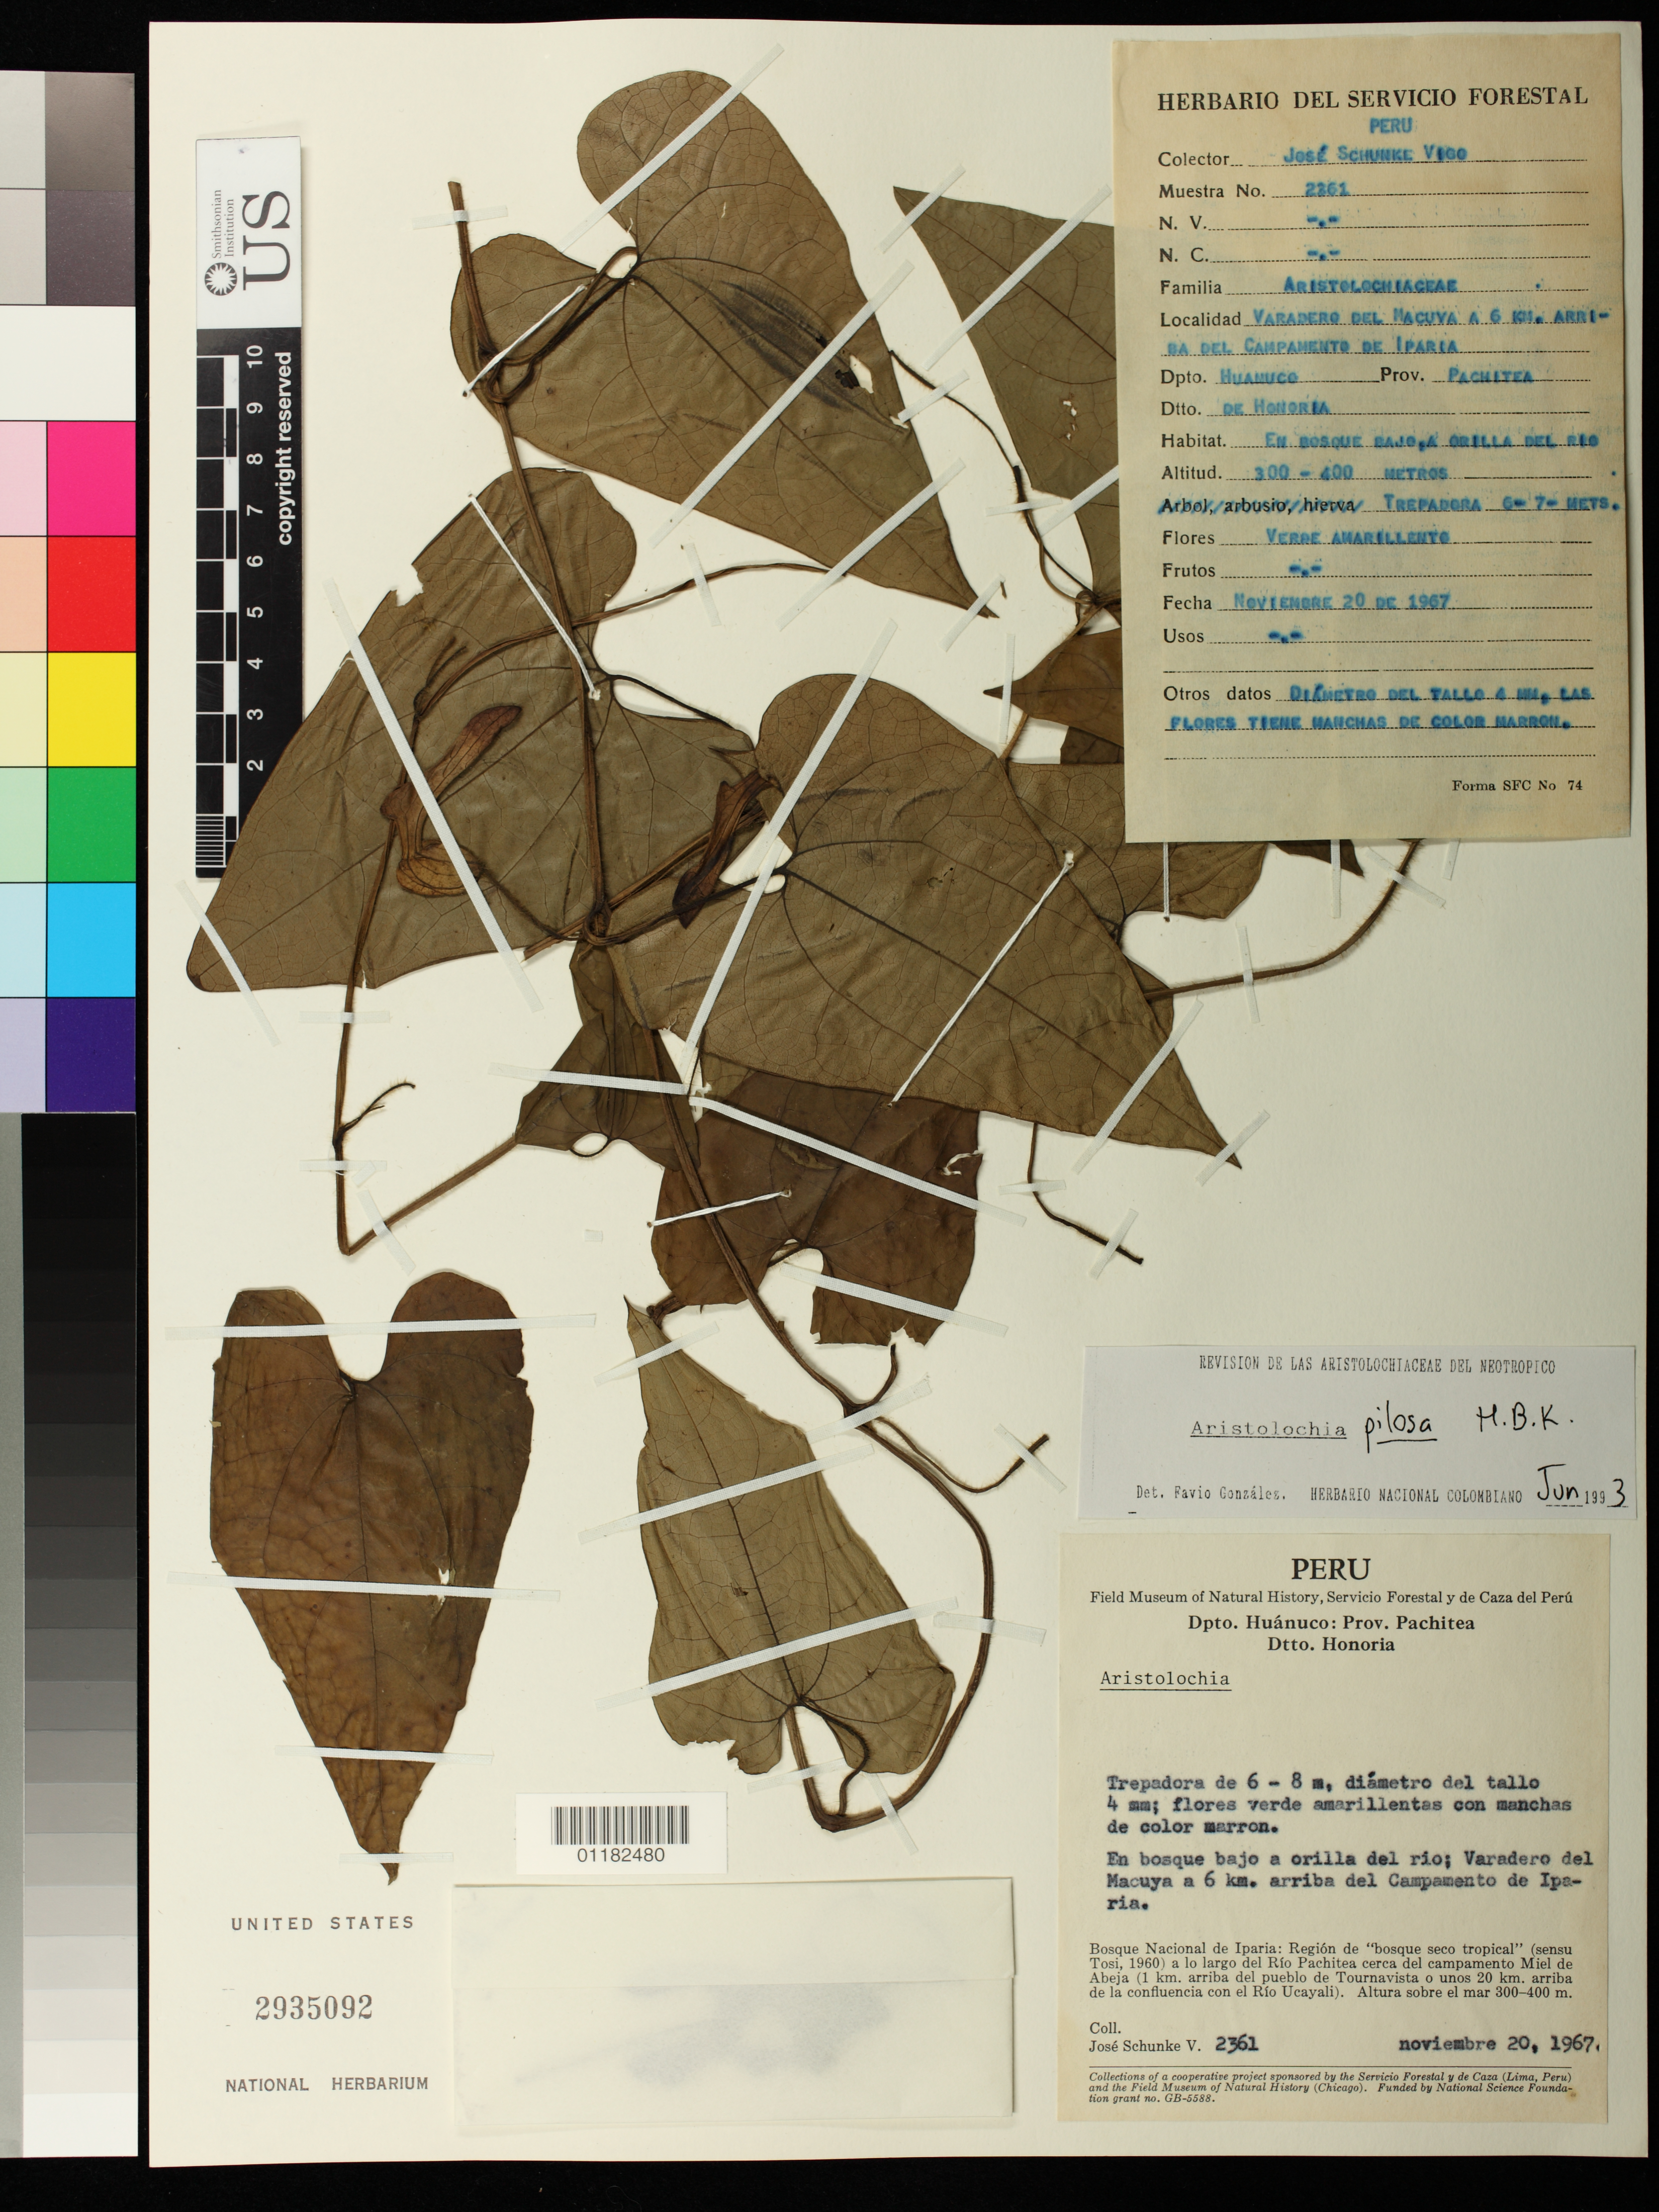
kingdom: Plantae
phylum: Tracheophyta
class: Magnoliopsida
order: Piperales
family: Aristolochiaceae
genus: Aristolochia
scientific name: Aristolochia pilosa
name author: Kunth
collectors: J. Schunke Vigo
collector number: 2361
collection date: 1967-11-20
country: Peru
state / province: Huánuco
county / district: Puerto Inca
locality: Bosque Nacional de Iparia: Region de "bosque seco tropical" (sensu Tosi, 1960) a lo largo del Rio Pachitea cerca del campamento Miel de Abeja (1 km. arriba del pueblo de Tournavista o unos 20 km, arriba de la confluencia con el Rio Ucayali).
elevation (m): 300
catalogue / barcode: US 2935092